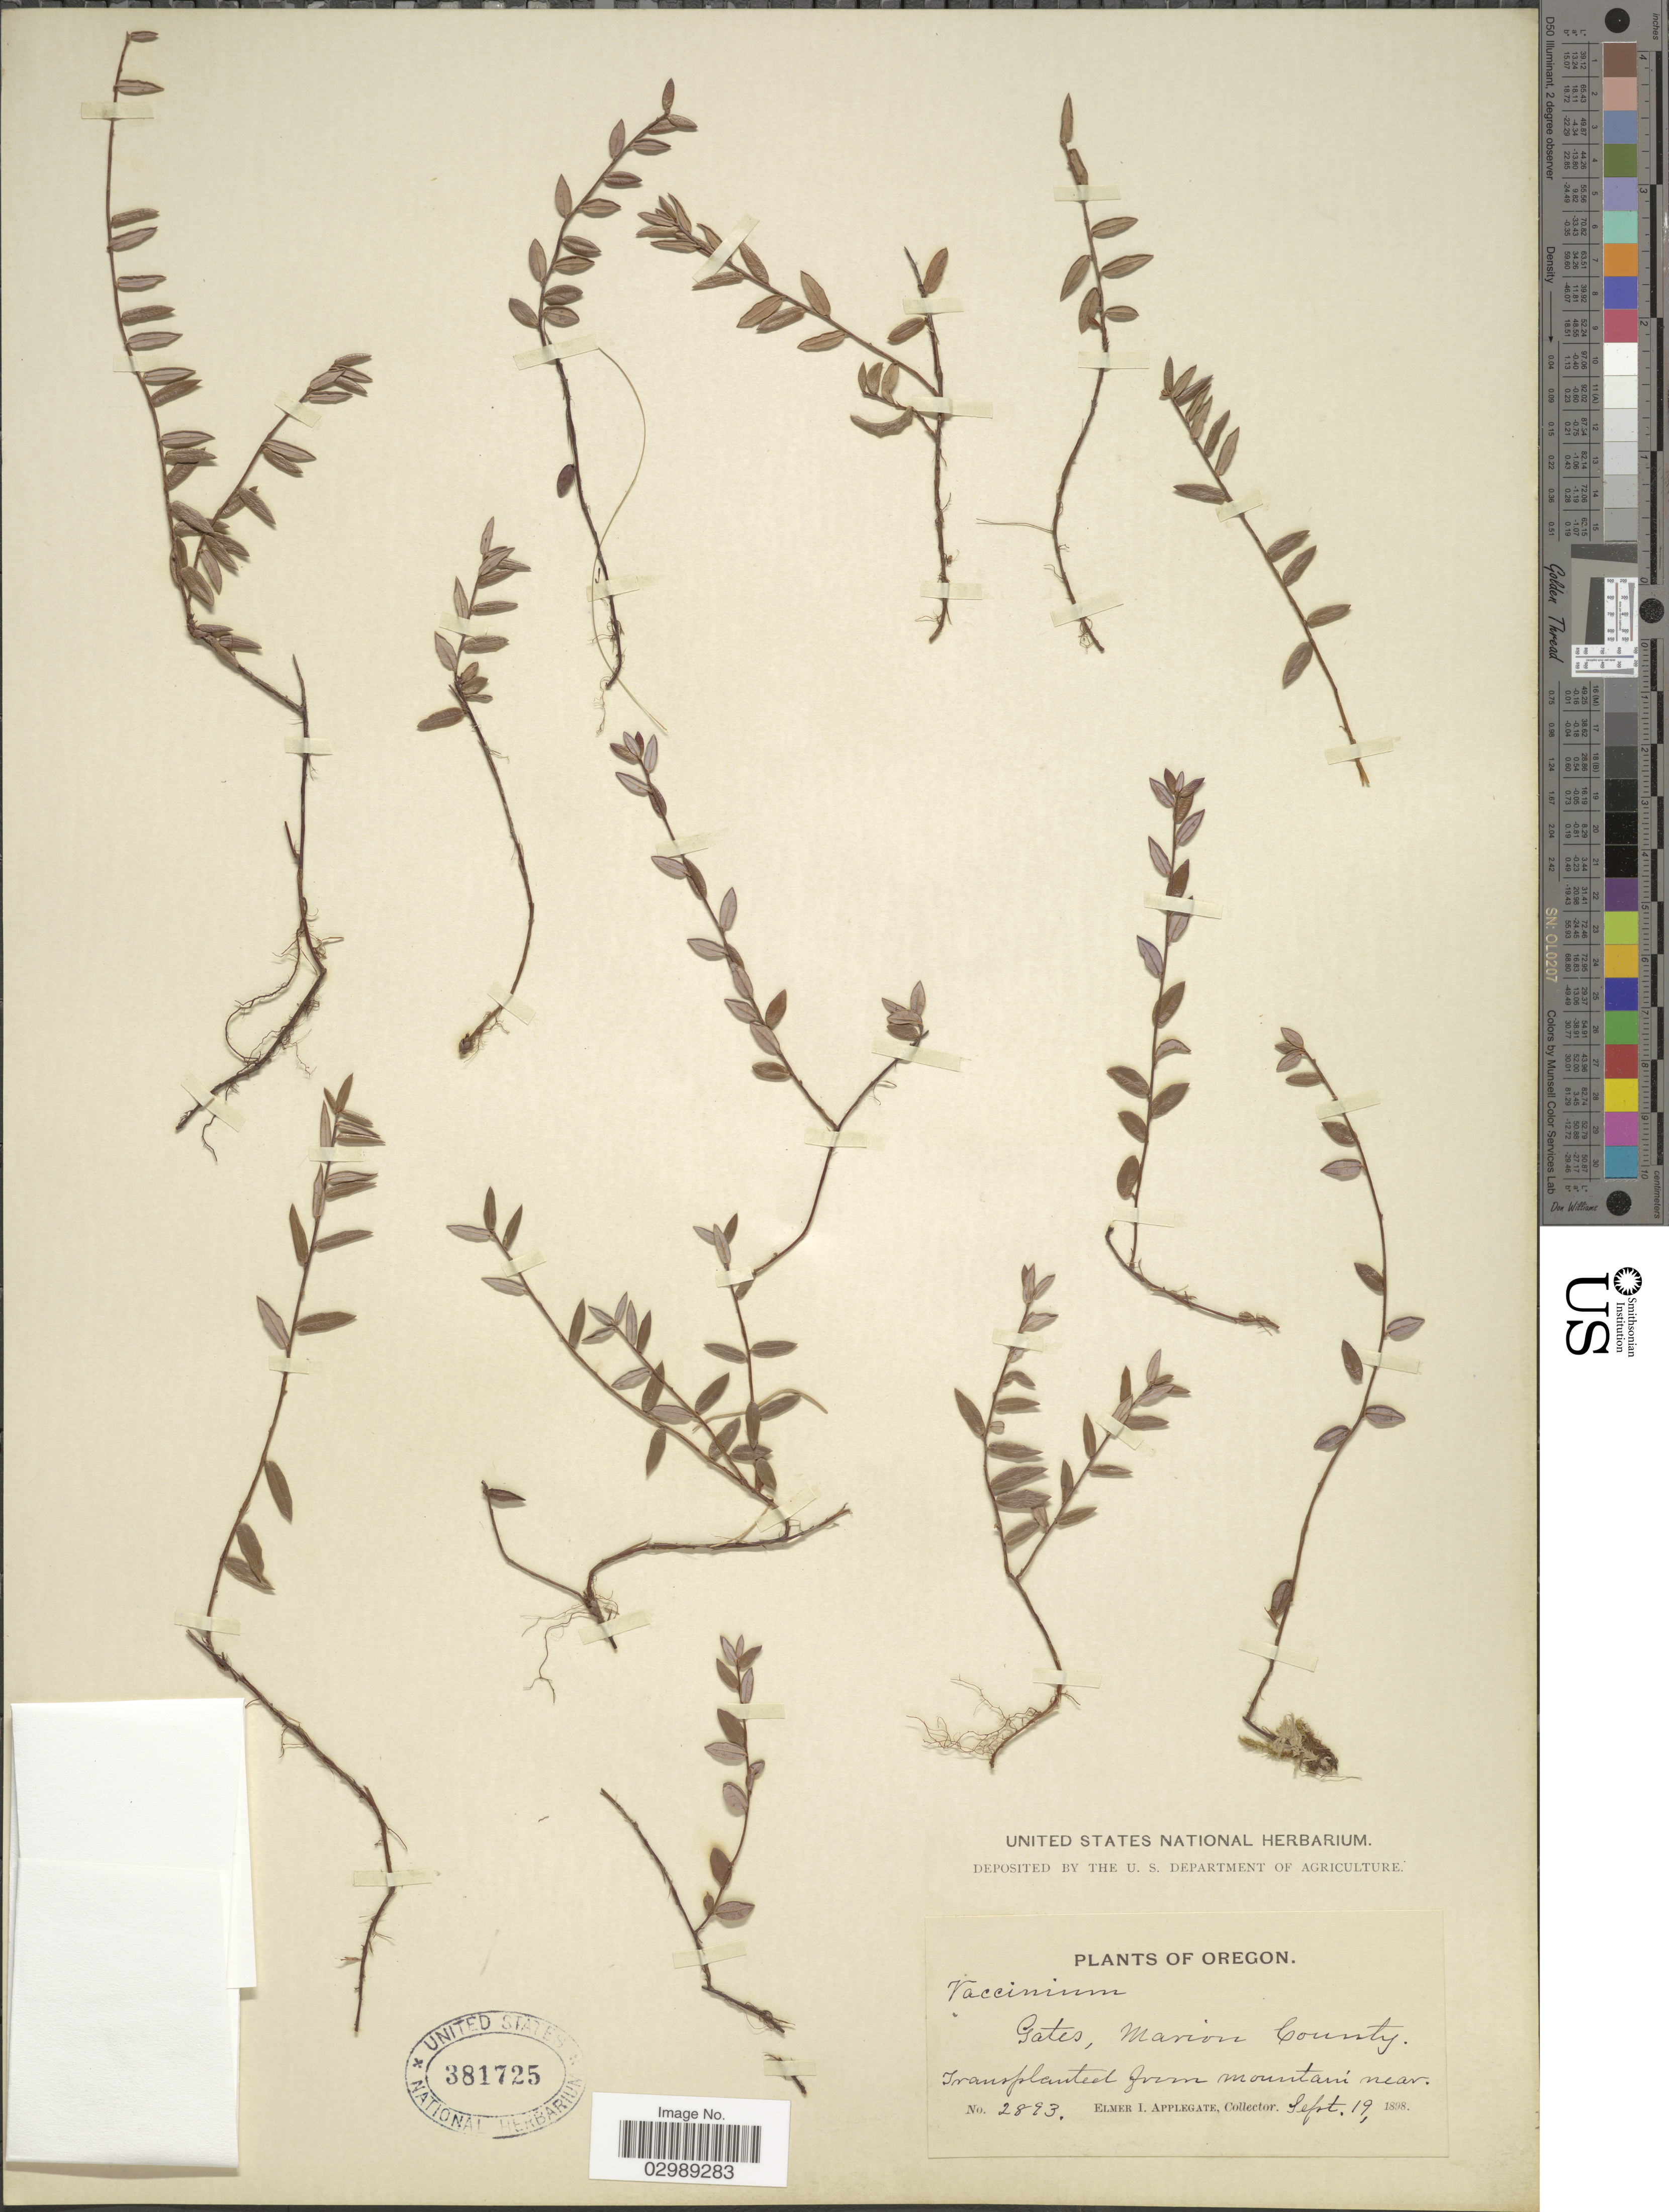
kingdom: Plantae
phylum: Tracheophyta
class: Magnoliopsida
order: Ericales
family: Ericaceae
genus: Vaccinium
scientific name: Vaccinium oxycoccos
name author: L.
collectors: E. I. Applegate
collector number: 2893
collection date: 1898-09-19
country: United States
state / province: Oregon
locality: Gates, Marion County. Transplanted from mountain near.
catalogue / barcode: US 381725